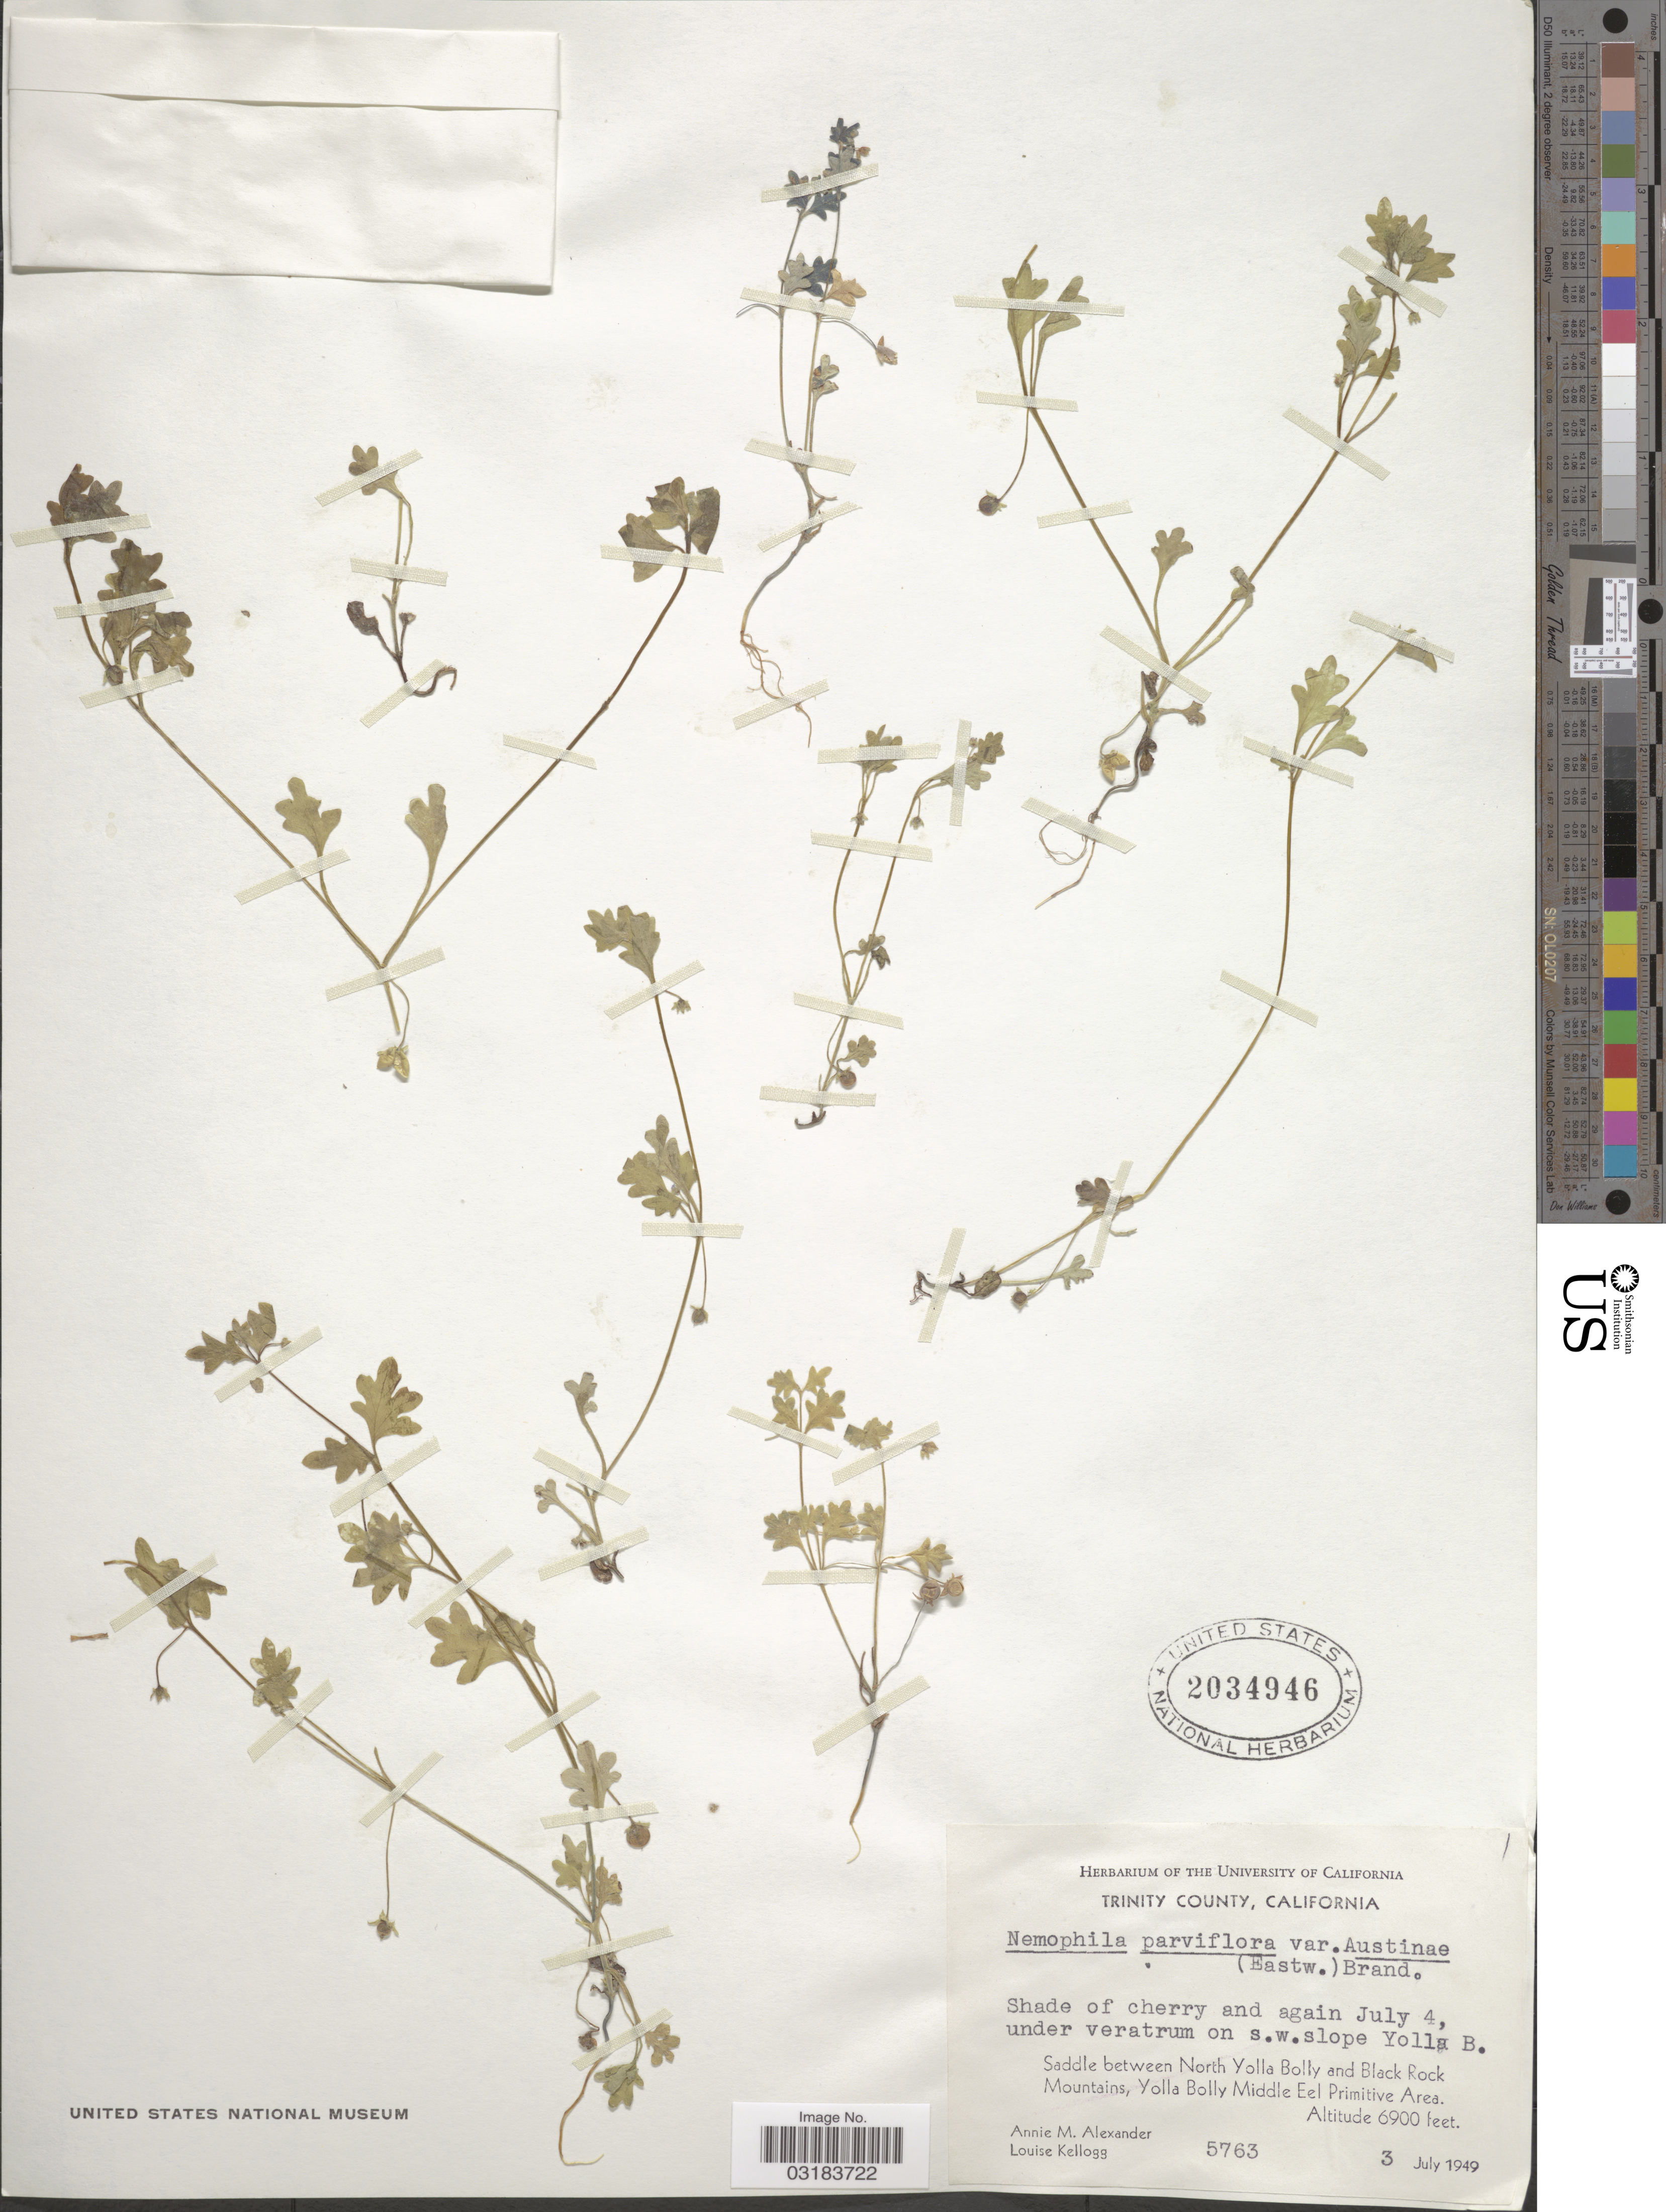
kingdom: Plantae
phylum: Tracheophyta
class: Magnoliopsida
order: Boraginales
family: Hydrophyllaceae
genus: Nemophila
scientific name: Nemophila parviflora var. austiniae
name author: (Eastw.) Brand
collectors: A. M. Alexander & L. Kellogg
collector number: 5763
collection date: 1949-07-03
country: United States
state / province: California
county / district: Trinity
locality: Trinity County. S.w. slope Yolla B. Saddle between North Yolla Bolly and Black Rock Mountains, Yolla Bolly Middle Eel Primitive Area.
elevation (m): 2103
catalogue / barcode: US 2034946